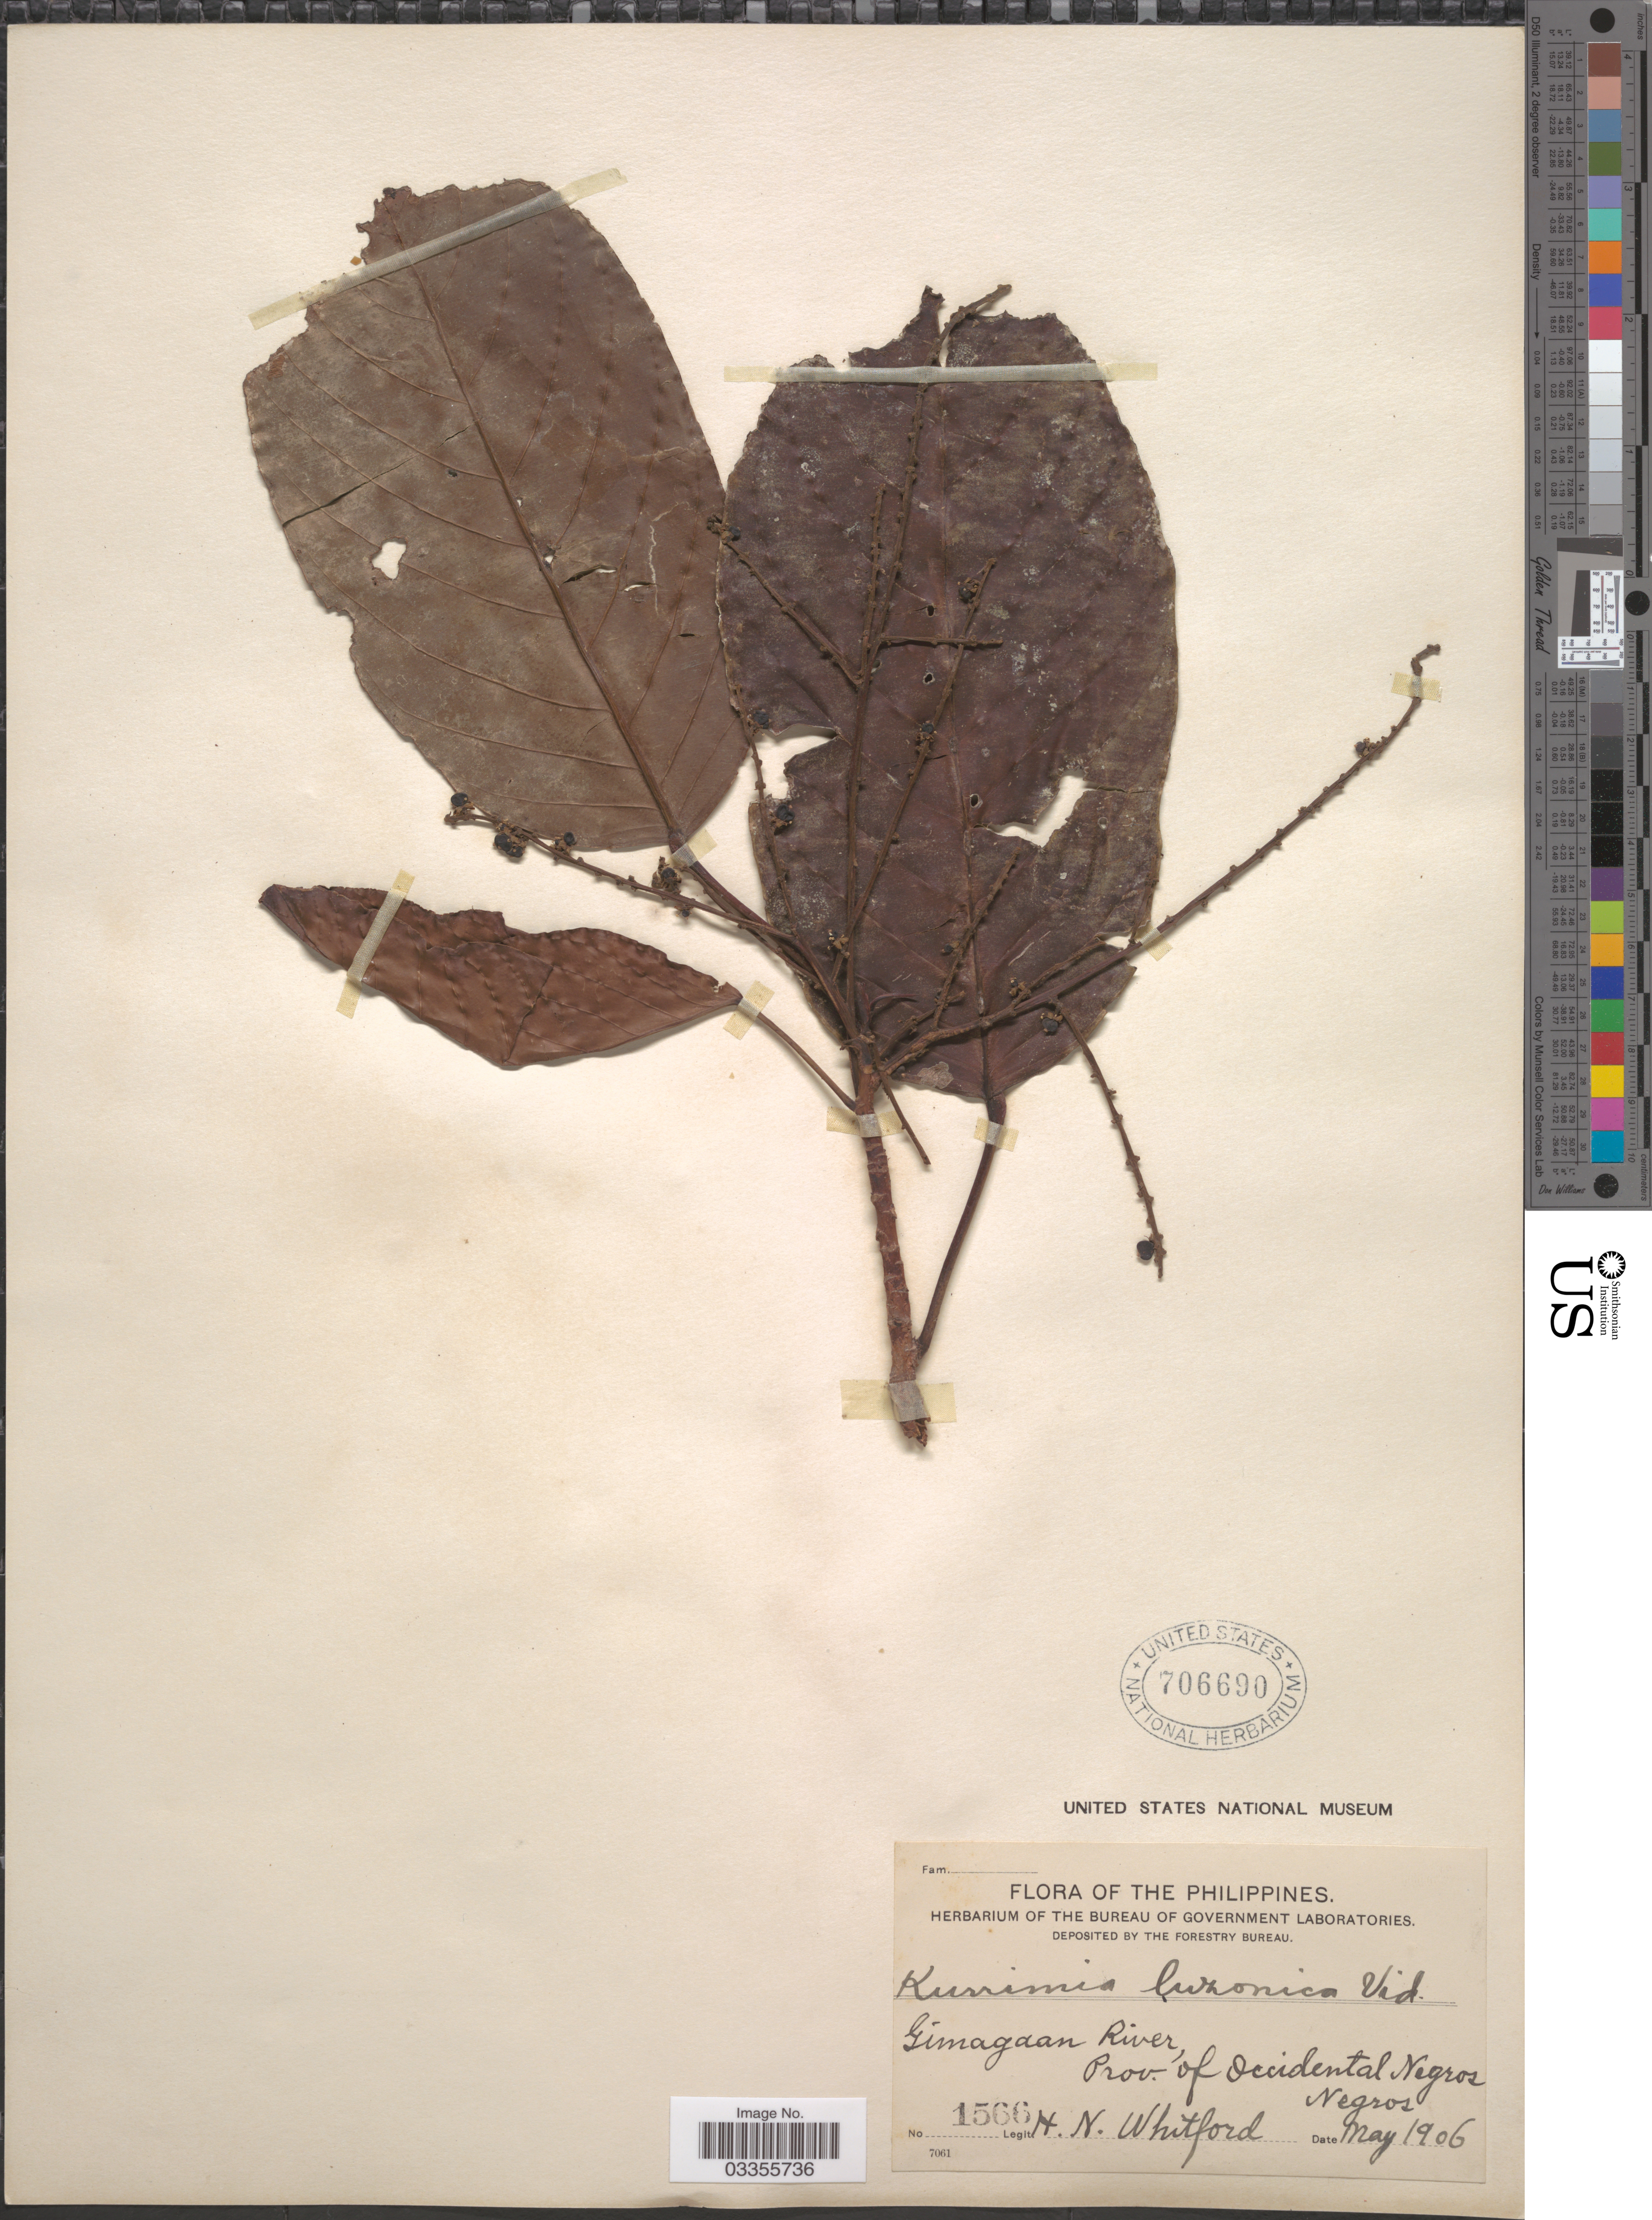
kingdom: Plantae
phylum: Tracheophyta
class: Magnoliopsida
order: Malpighiales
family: Centroplacaceae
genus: Bhesa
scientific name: Bhesa paniculata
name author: (Wall.) Arn.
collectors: H. N. Whitford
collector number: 1566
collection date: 1906-05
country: Philippines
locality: Gimagaan River, Prov. of Occidental Negros. Negros.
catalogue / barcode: US 706690